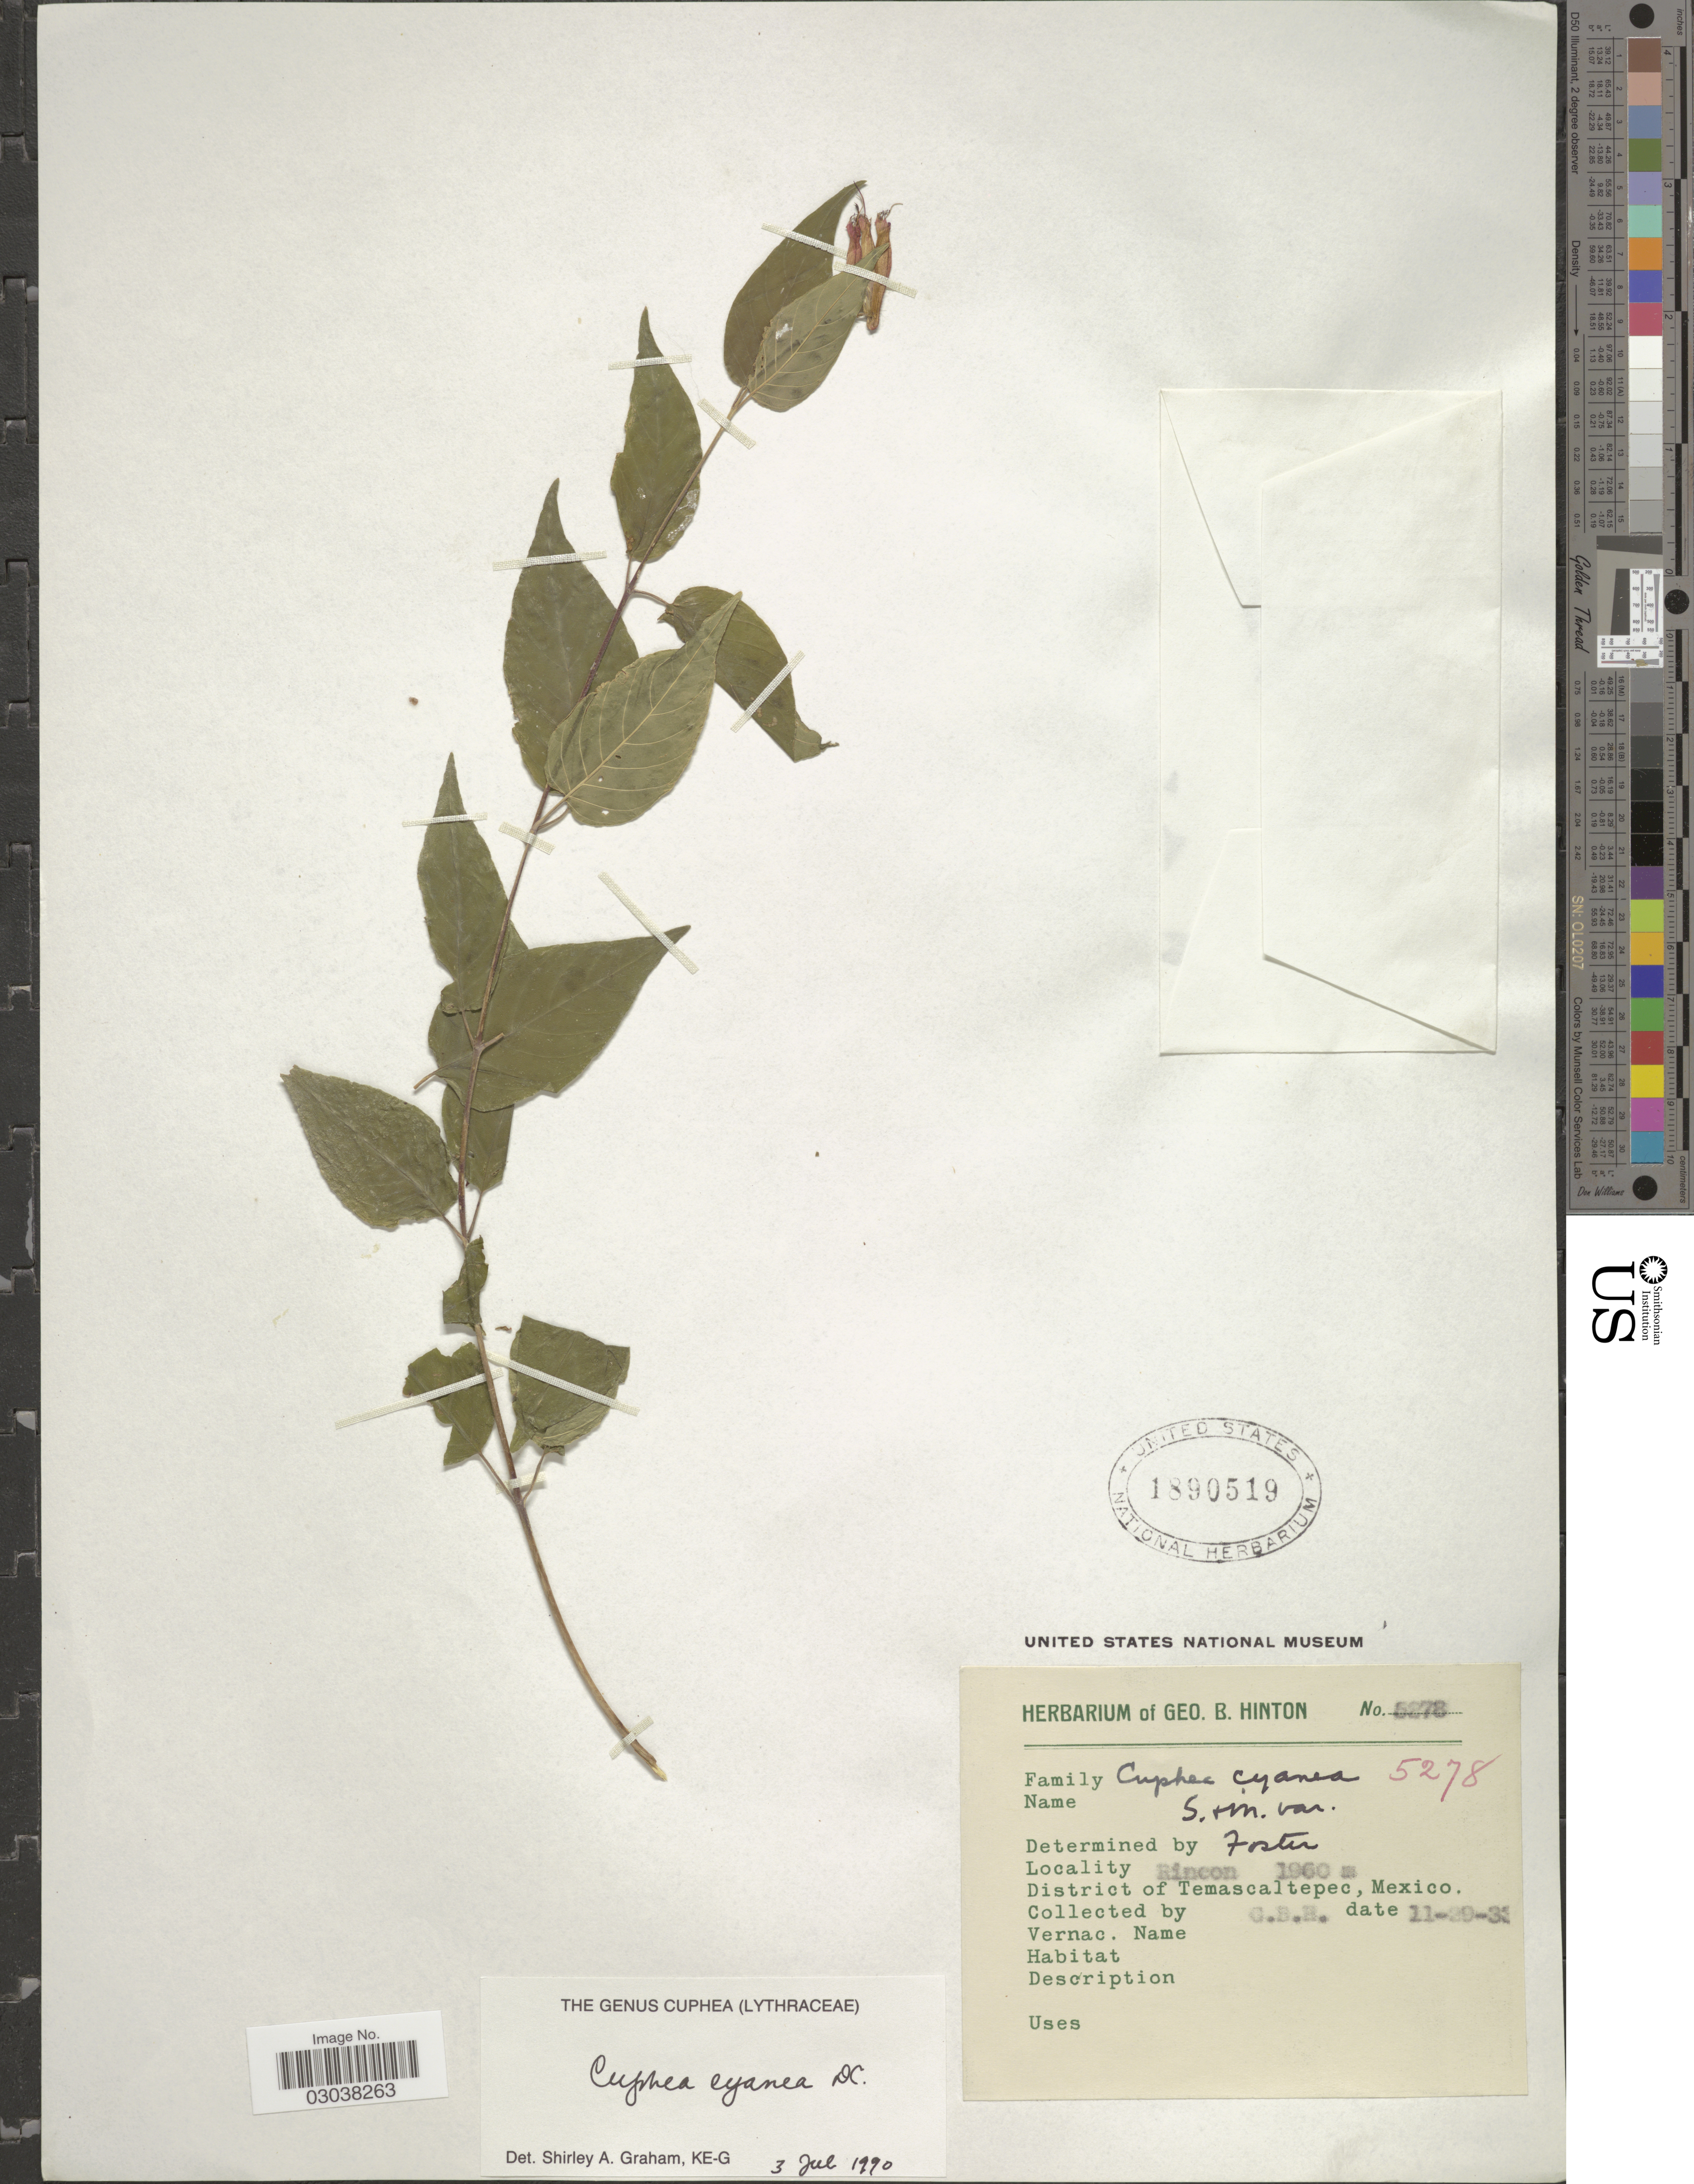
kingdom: Plantae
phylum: Tracheophyta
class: Magnoliopsida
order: Myrtales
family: Lythraceae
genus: Cuphea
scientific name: Cuphea cyanea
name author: DC.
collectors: G. B. Hinton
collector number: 5278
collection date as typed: Transcribed d/m/y: 29/11/33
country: Mexico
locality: Rincon. District of Temascaltepec.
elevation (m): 1960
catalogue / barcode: US 1890519